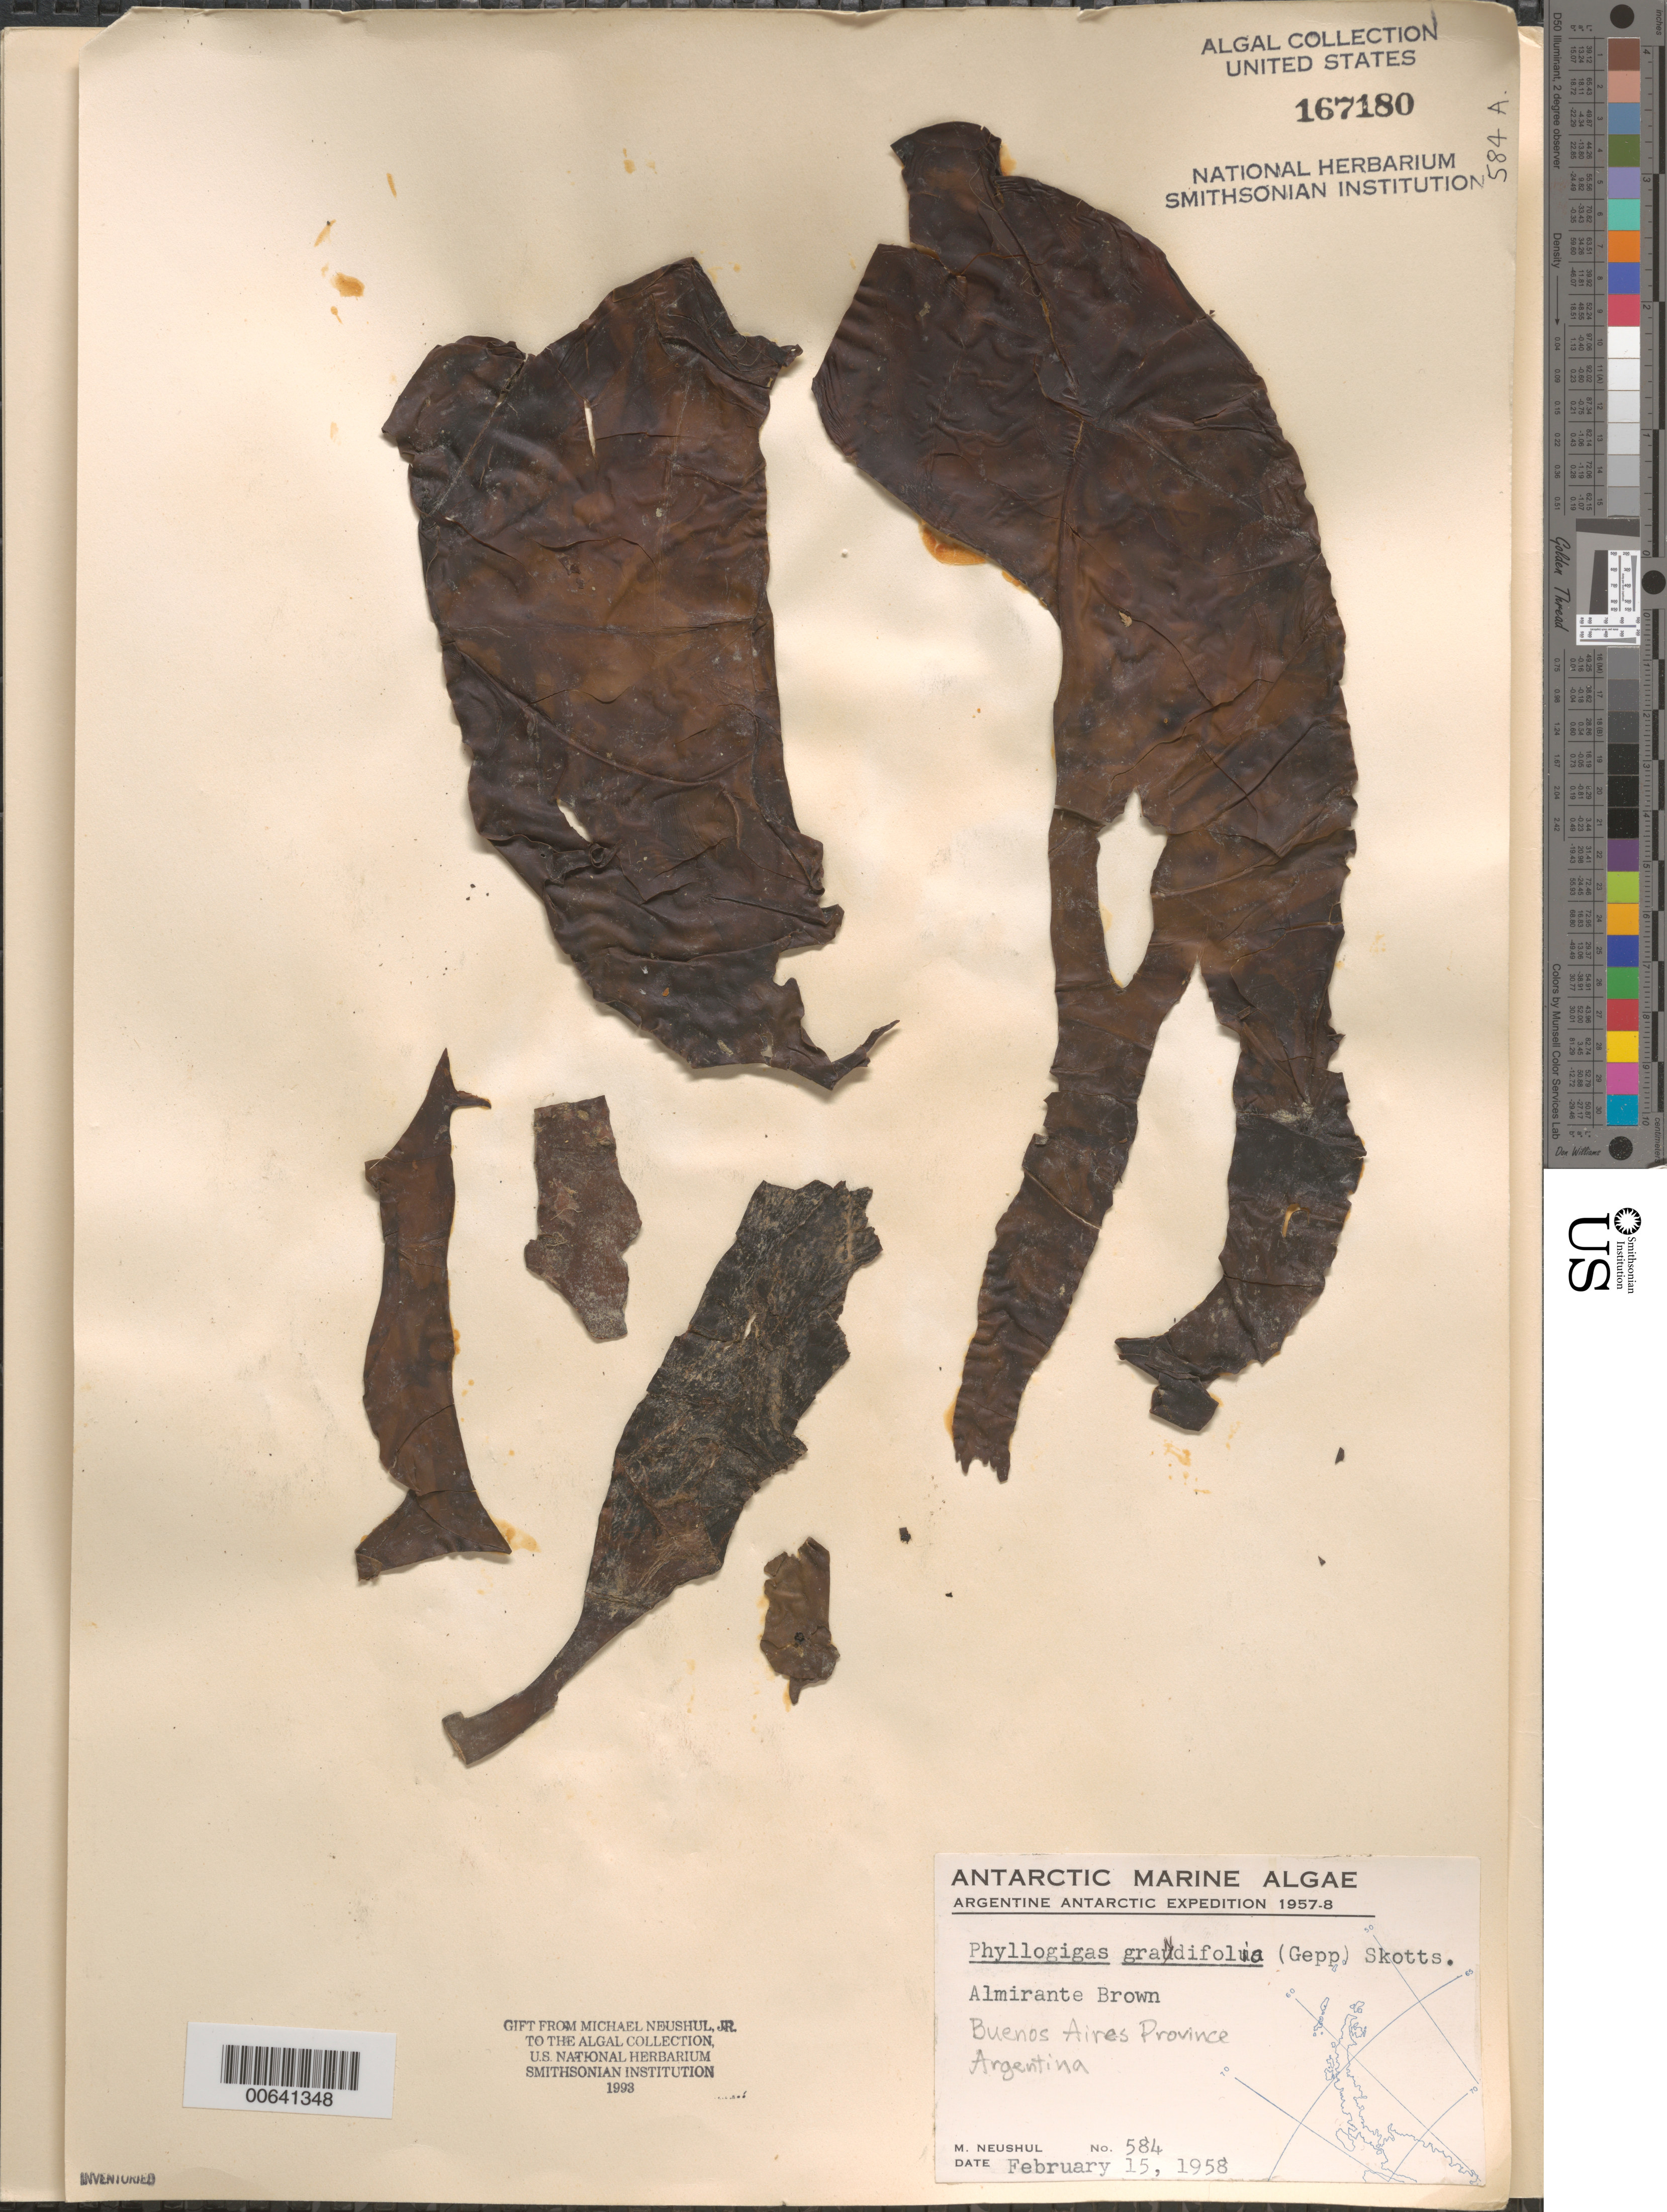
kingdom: Chromista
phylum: Ochrophyta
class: Phaeophyceae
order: Desmarestiales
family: Desmarestiaceae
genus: Himantothallus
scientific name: Himantothallus grandifolius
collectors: M. Neushul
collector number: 584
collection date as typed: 15 Feb 1958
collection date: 1958-02-15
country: Argentina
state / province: Buenos Aires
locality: Almirante Brown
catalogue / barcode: US 167180